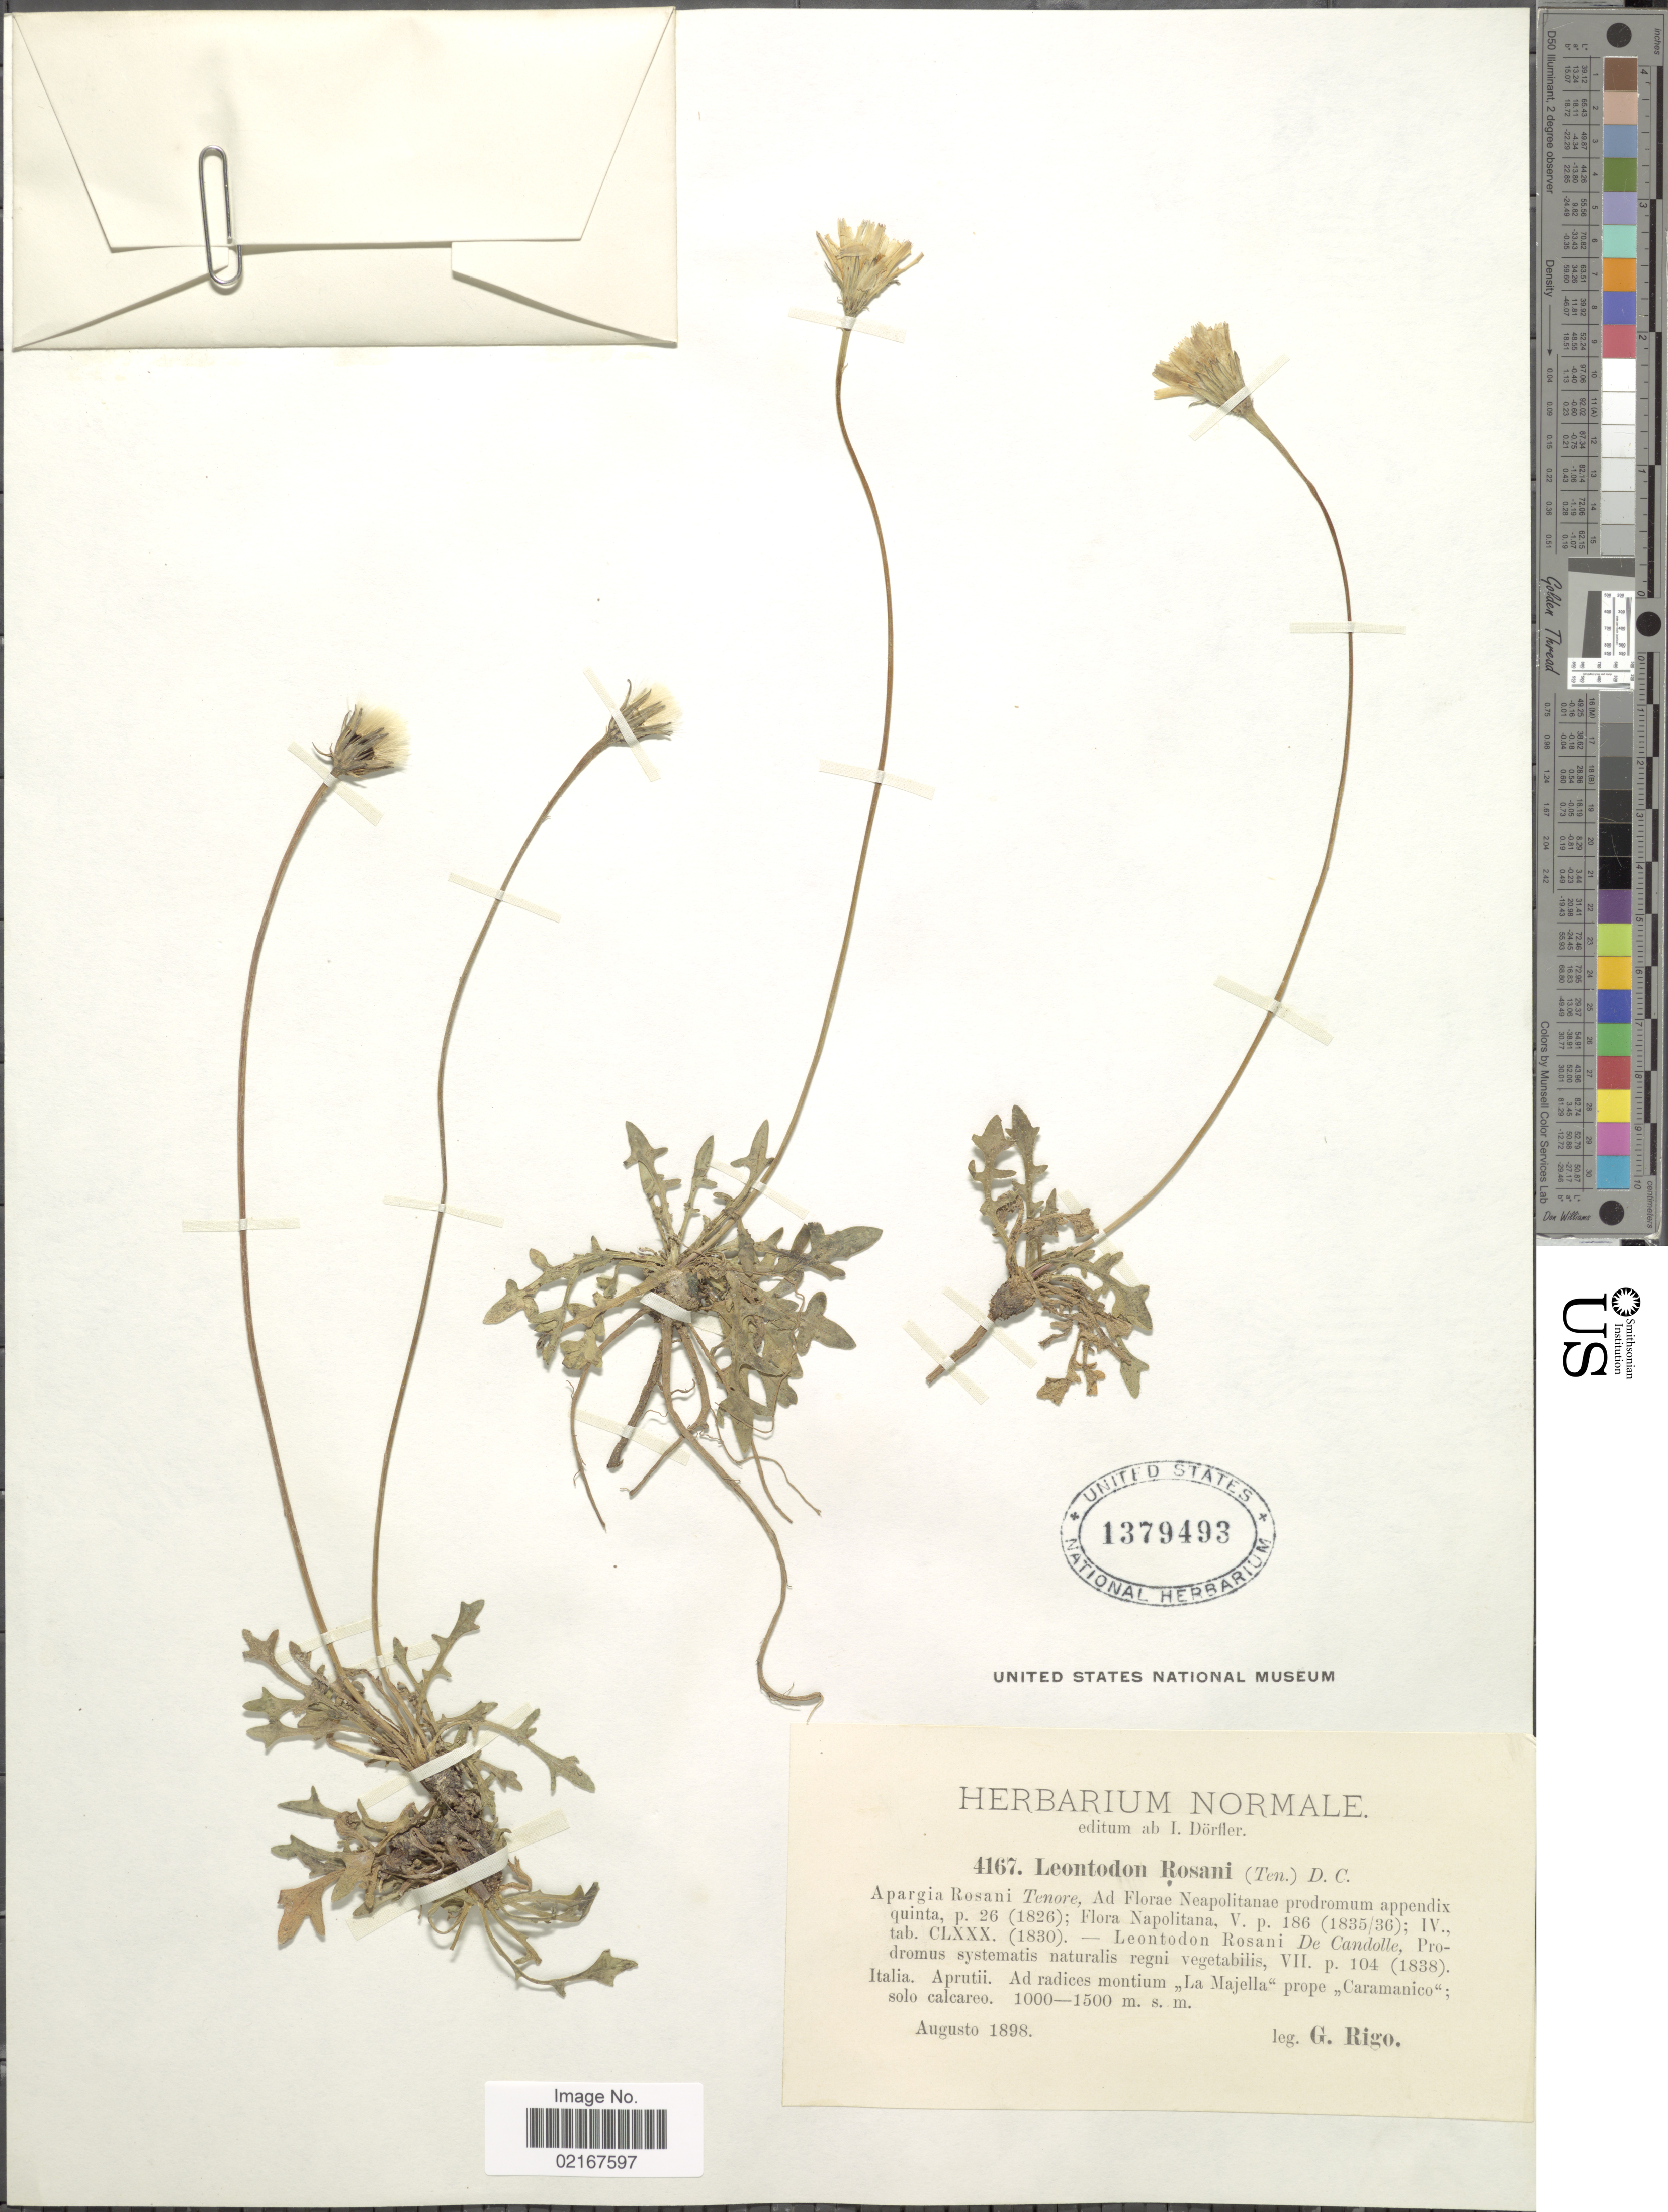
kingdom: Plantae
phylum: Tracheophyta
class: Magnoliopsida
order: Asterales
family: Asteraceae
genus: Leontodon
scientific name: Leontodon hirtus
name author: L.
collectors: G. Rigo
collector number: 4167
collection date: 1898-08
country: Italy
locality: Aprutii, montium La Majella, prope Caramanico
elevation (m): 1000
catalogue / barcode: US 1379493